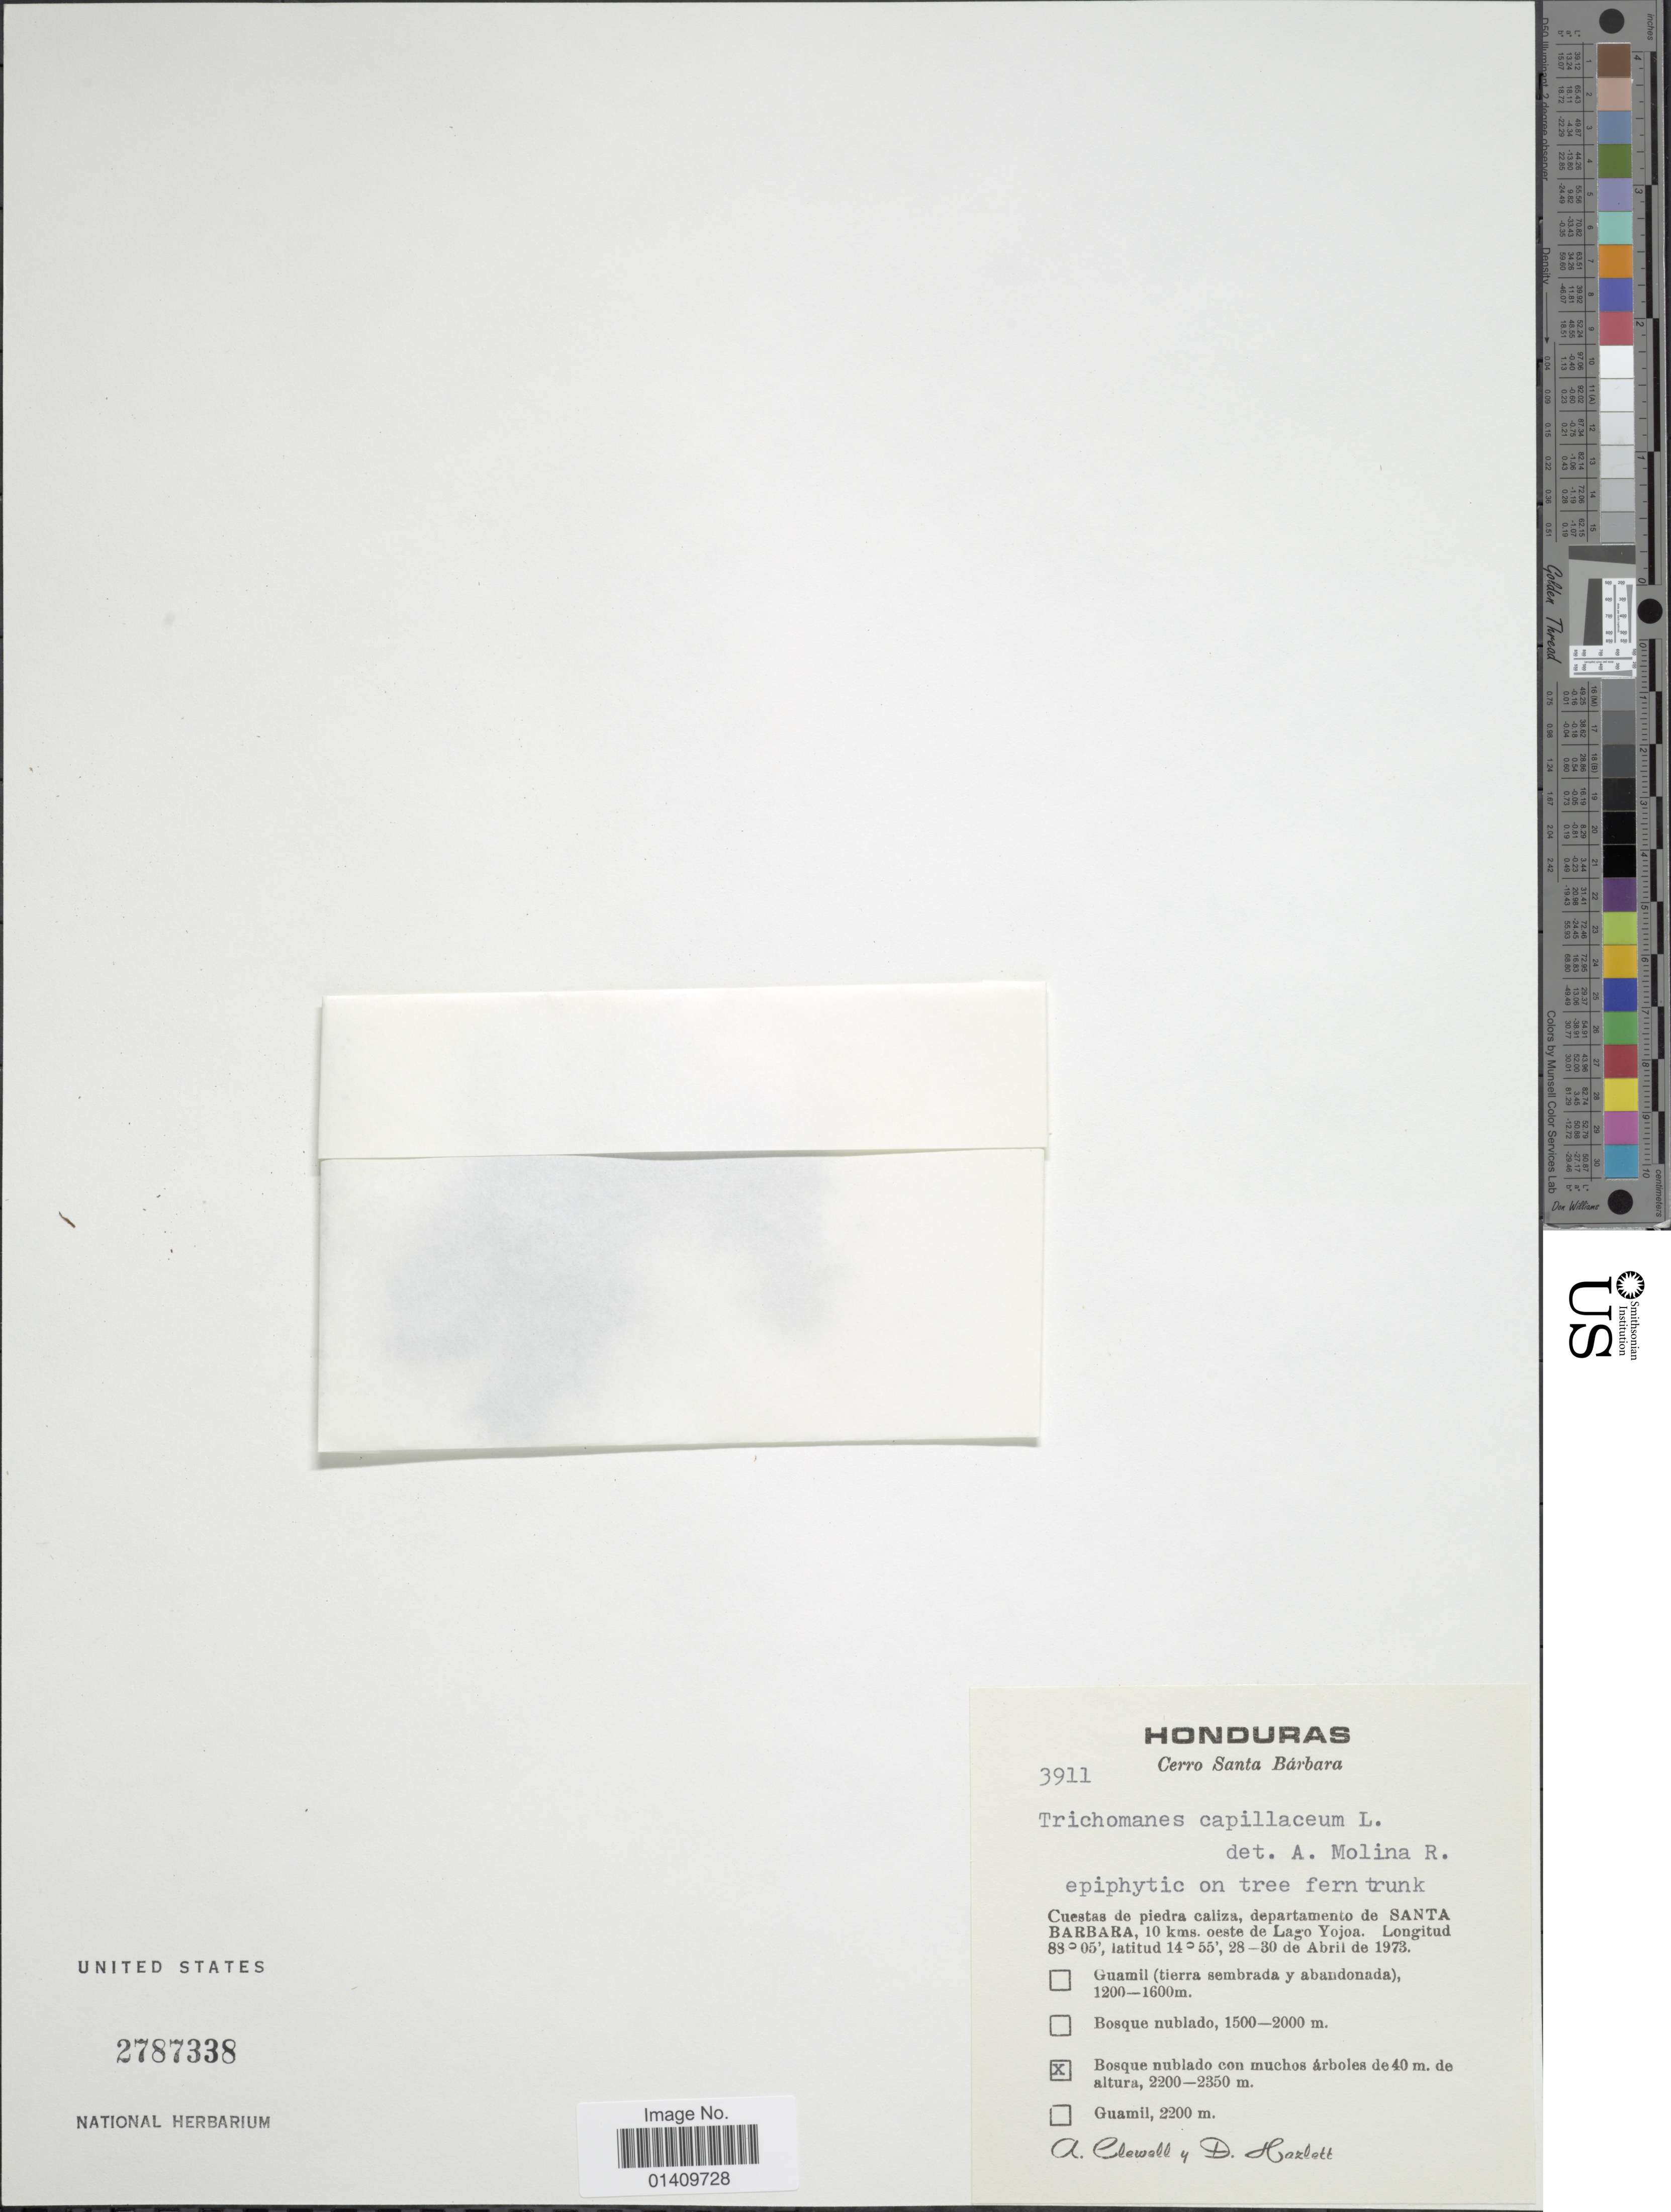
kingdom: Plantae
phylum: Tracheophyta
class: Polypodiopsida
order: Hymenophyllales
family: Hymenophyllaceae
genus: Polyphlebium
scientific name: Polyphlebium capillaceum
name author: (L.) Ebihara & Dubuisson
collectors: A. Clewell & D. Hazlett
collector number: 3911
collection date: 1973-04-28/1973-04-30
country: Honduras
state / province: Santa Bárbara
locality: Cerro Santa Barbara Cuestas de piedra departamento de Santa Barbara 10 kms. oeste de Lago Yojoa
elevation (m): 2200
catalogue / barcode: US 2787338